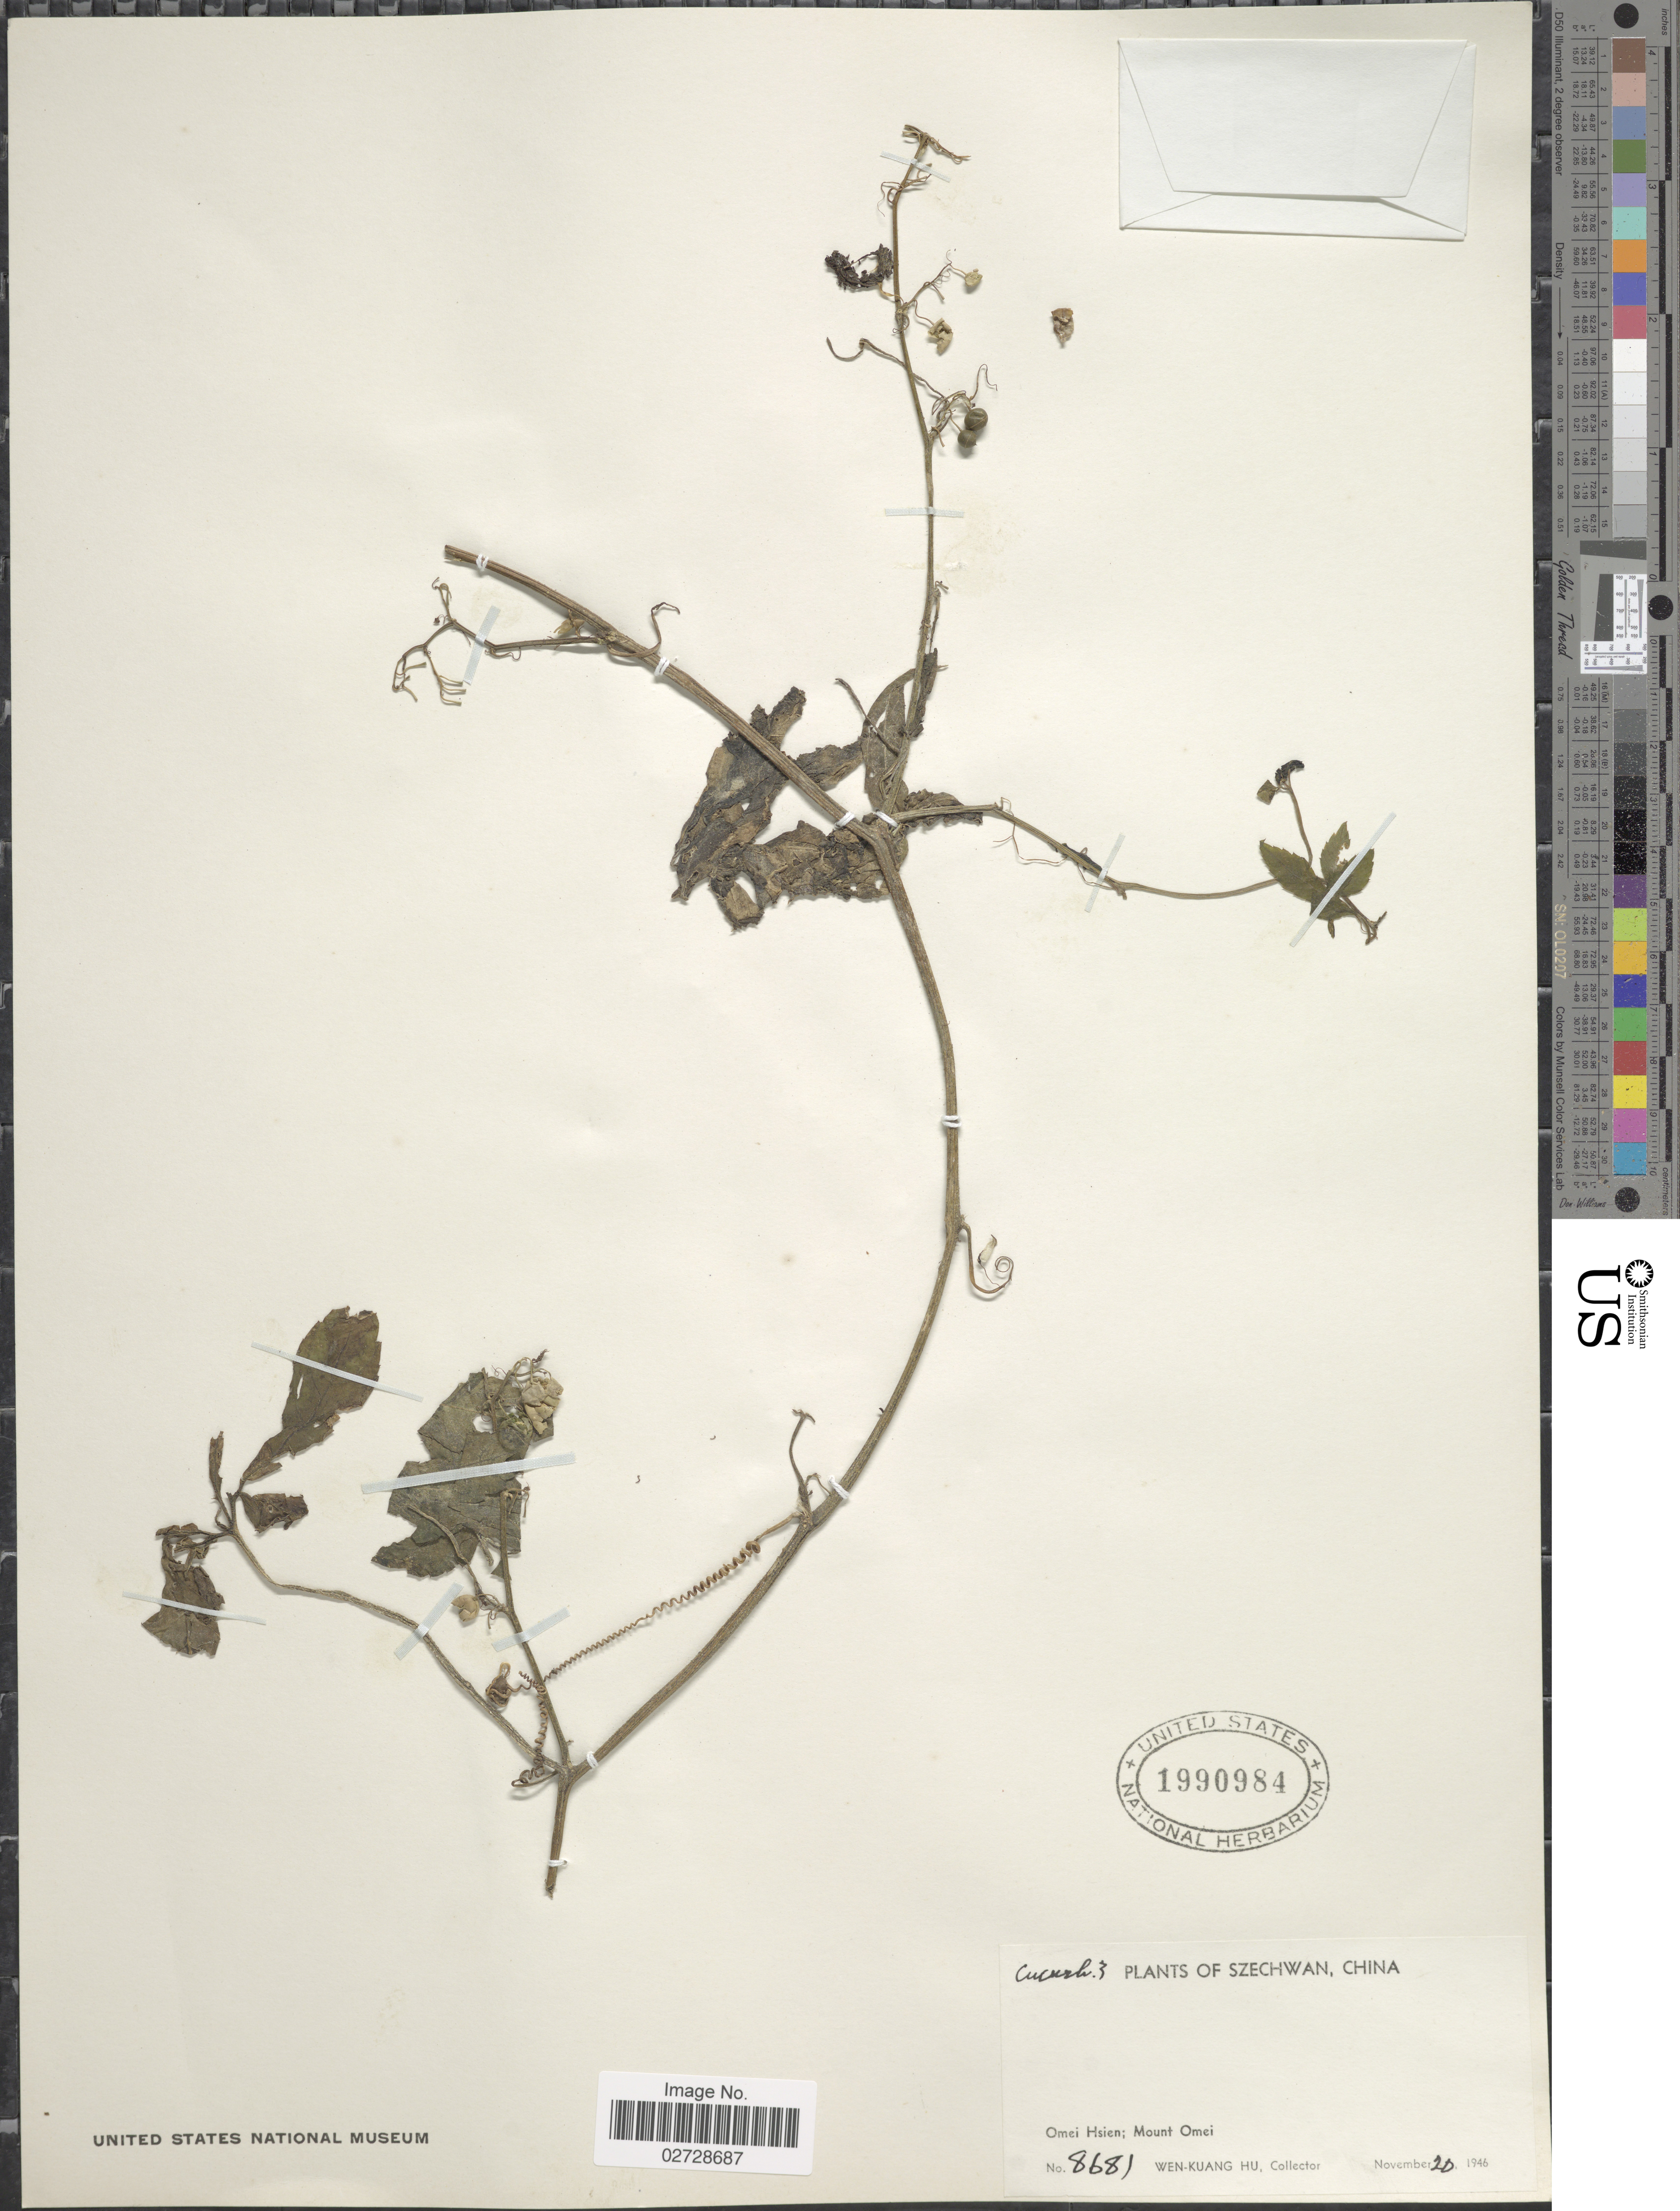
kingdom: Plantae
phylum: Tracheophyta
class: Magnoliopsida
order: Cucurbitales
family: Cucurbitaceae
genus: Gynostemma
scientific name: Gynostemma pentaphyllum var. pentaphyllum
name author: (Thunb.) Makino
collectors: W. K. Hu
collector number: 8681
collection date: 1946-11-20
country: China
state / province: Sichuan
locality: Szechwan, Omei Shien; Mount Omei.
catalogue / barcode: US 1990984